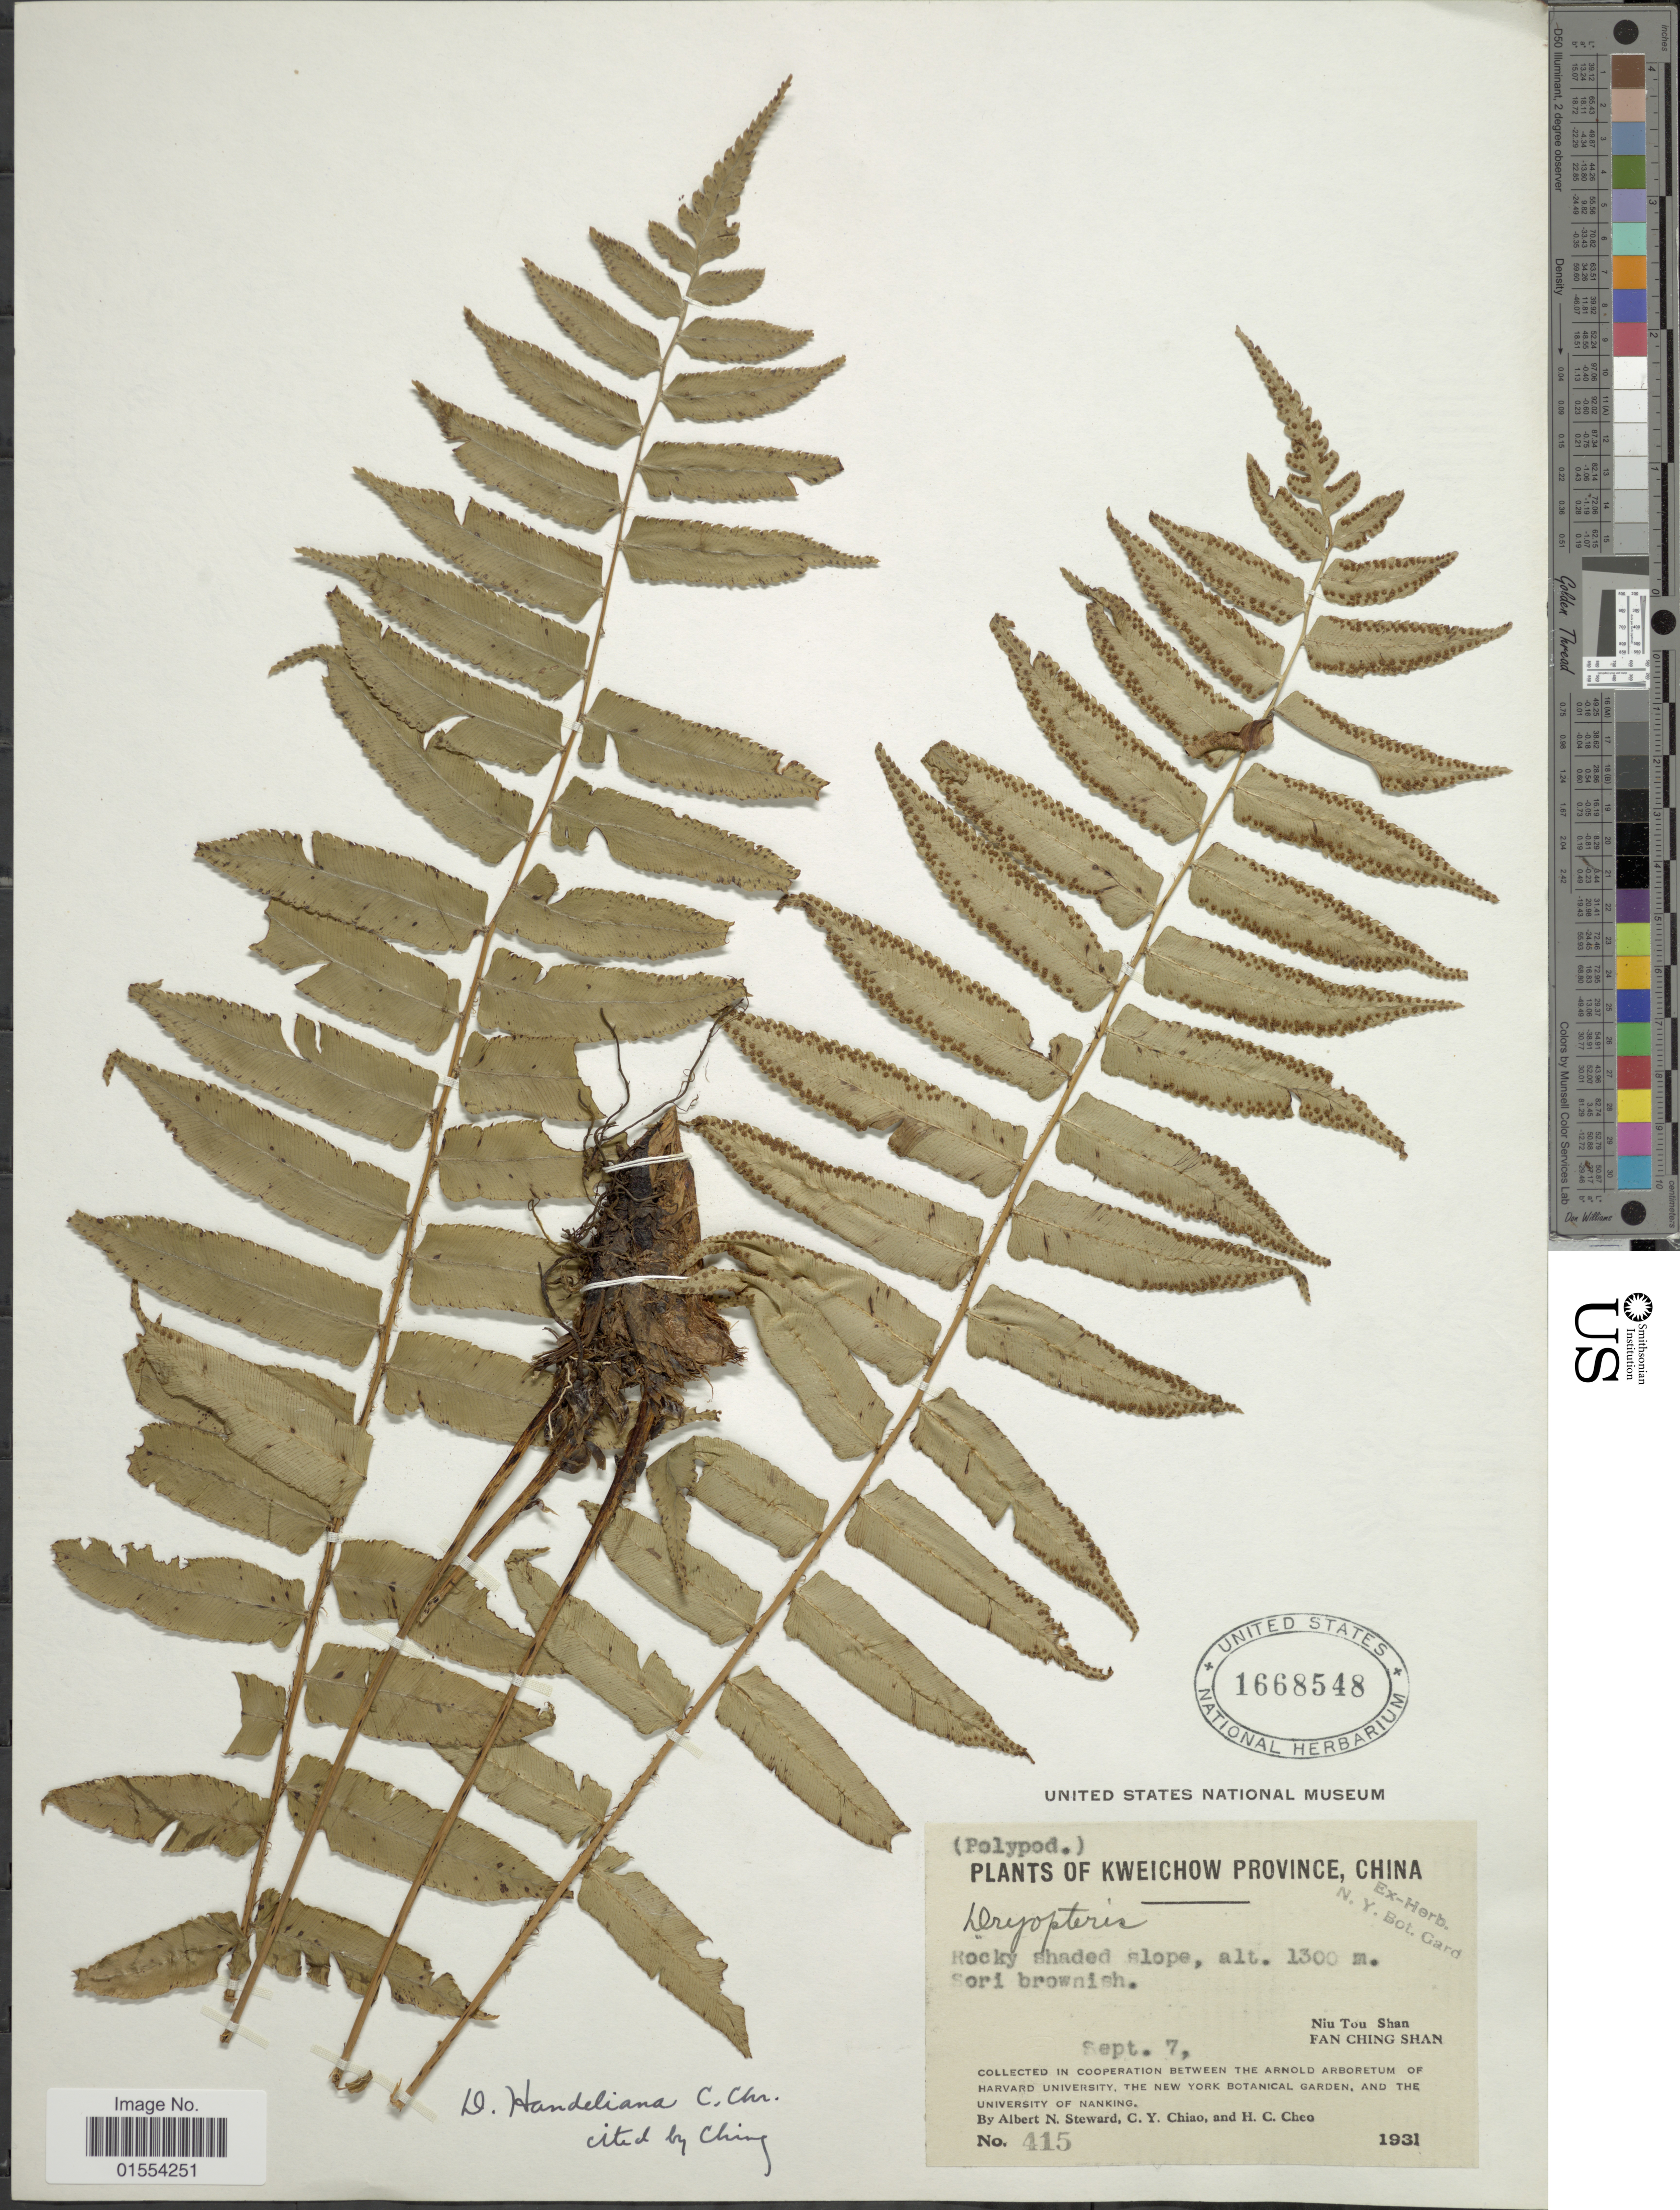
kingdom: Plantae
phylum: Tracheophyta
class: Polypodiopsida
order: Polypodiales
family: Dryopteridaceae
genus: Dryopteris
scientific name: Dryopteris handeliana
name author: C. Chr.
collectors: A. N. Steward, C. Y. Chiao & H. Cheo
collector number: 415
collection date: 1931-09-07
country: China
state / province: Guizhou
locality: Kweichow Province, China. Niu Tou Shan, Fan Ching Shan.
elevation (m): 1300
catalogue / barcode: US 1668548